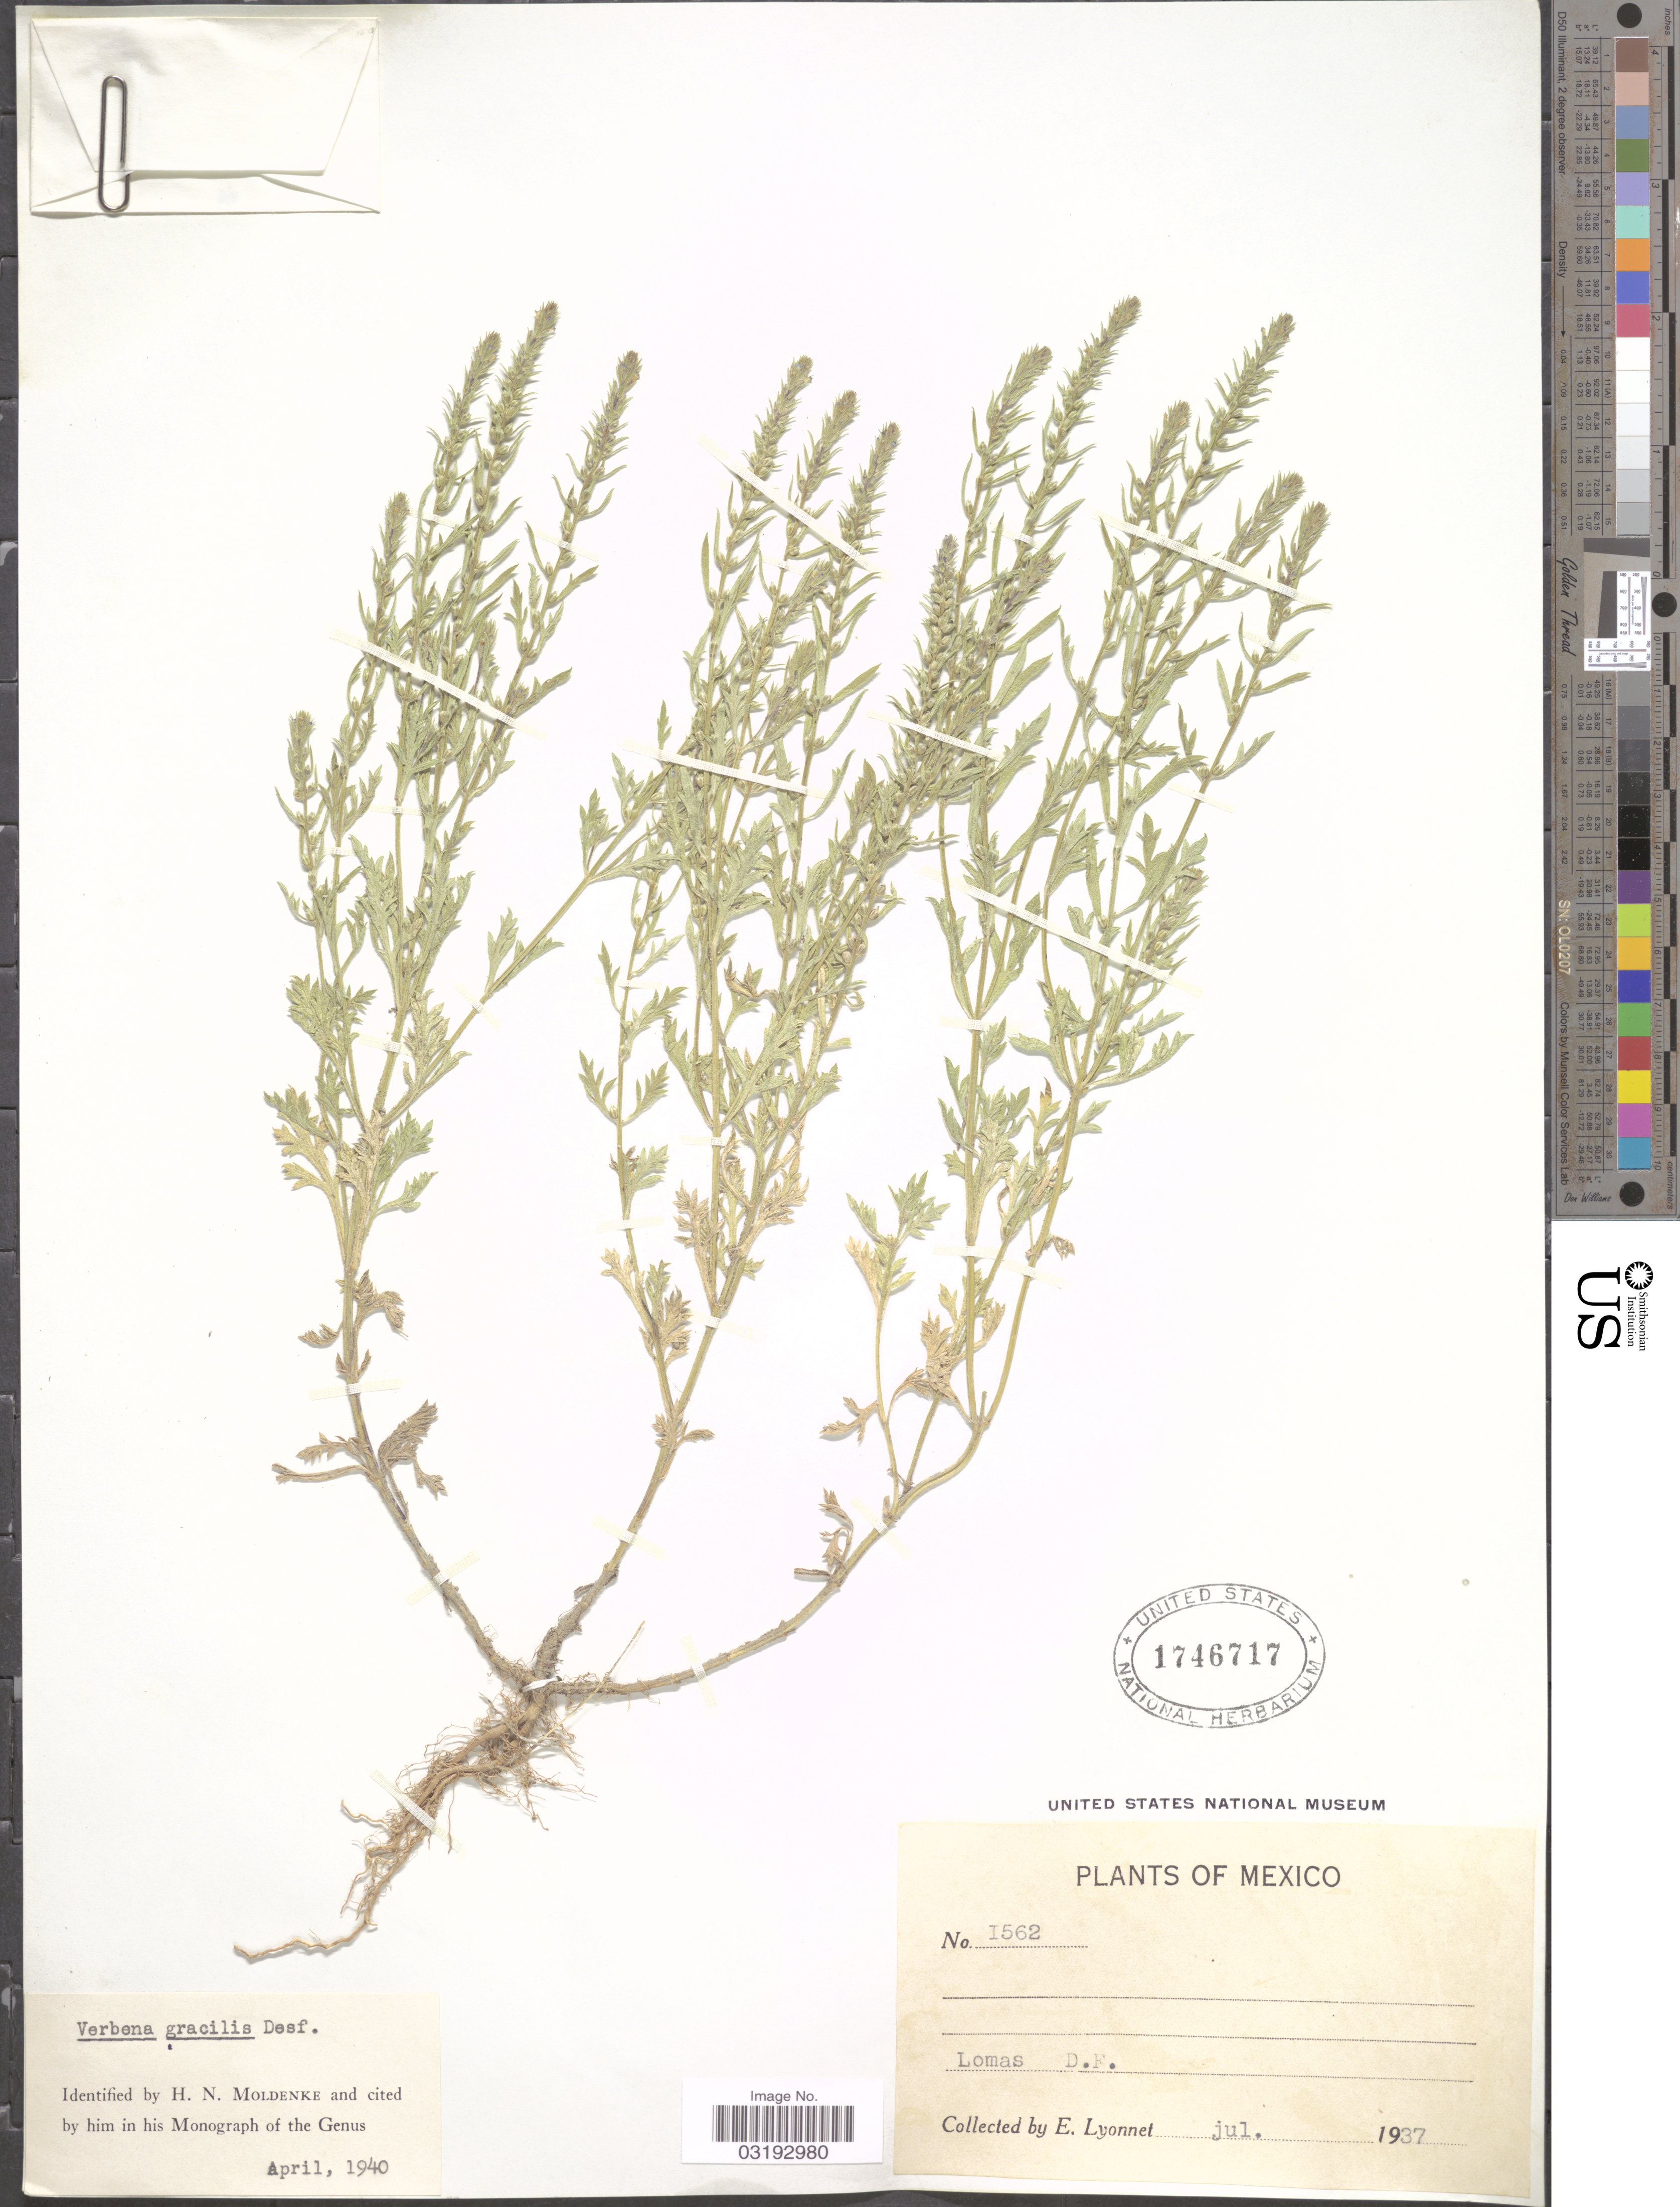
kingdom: Plantae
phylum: Tracheophyta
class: Magnoliopsida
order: Lamiales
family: Verbenaceae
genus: Verbena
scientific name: Verbena gracilis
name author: Desf.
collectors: E. Lyonnet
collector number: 1562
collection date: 1937-07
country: Mexico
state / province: Distrito Federal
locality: Lomas.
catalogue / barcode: US 1746717